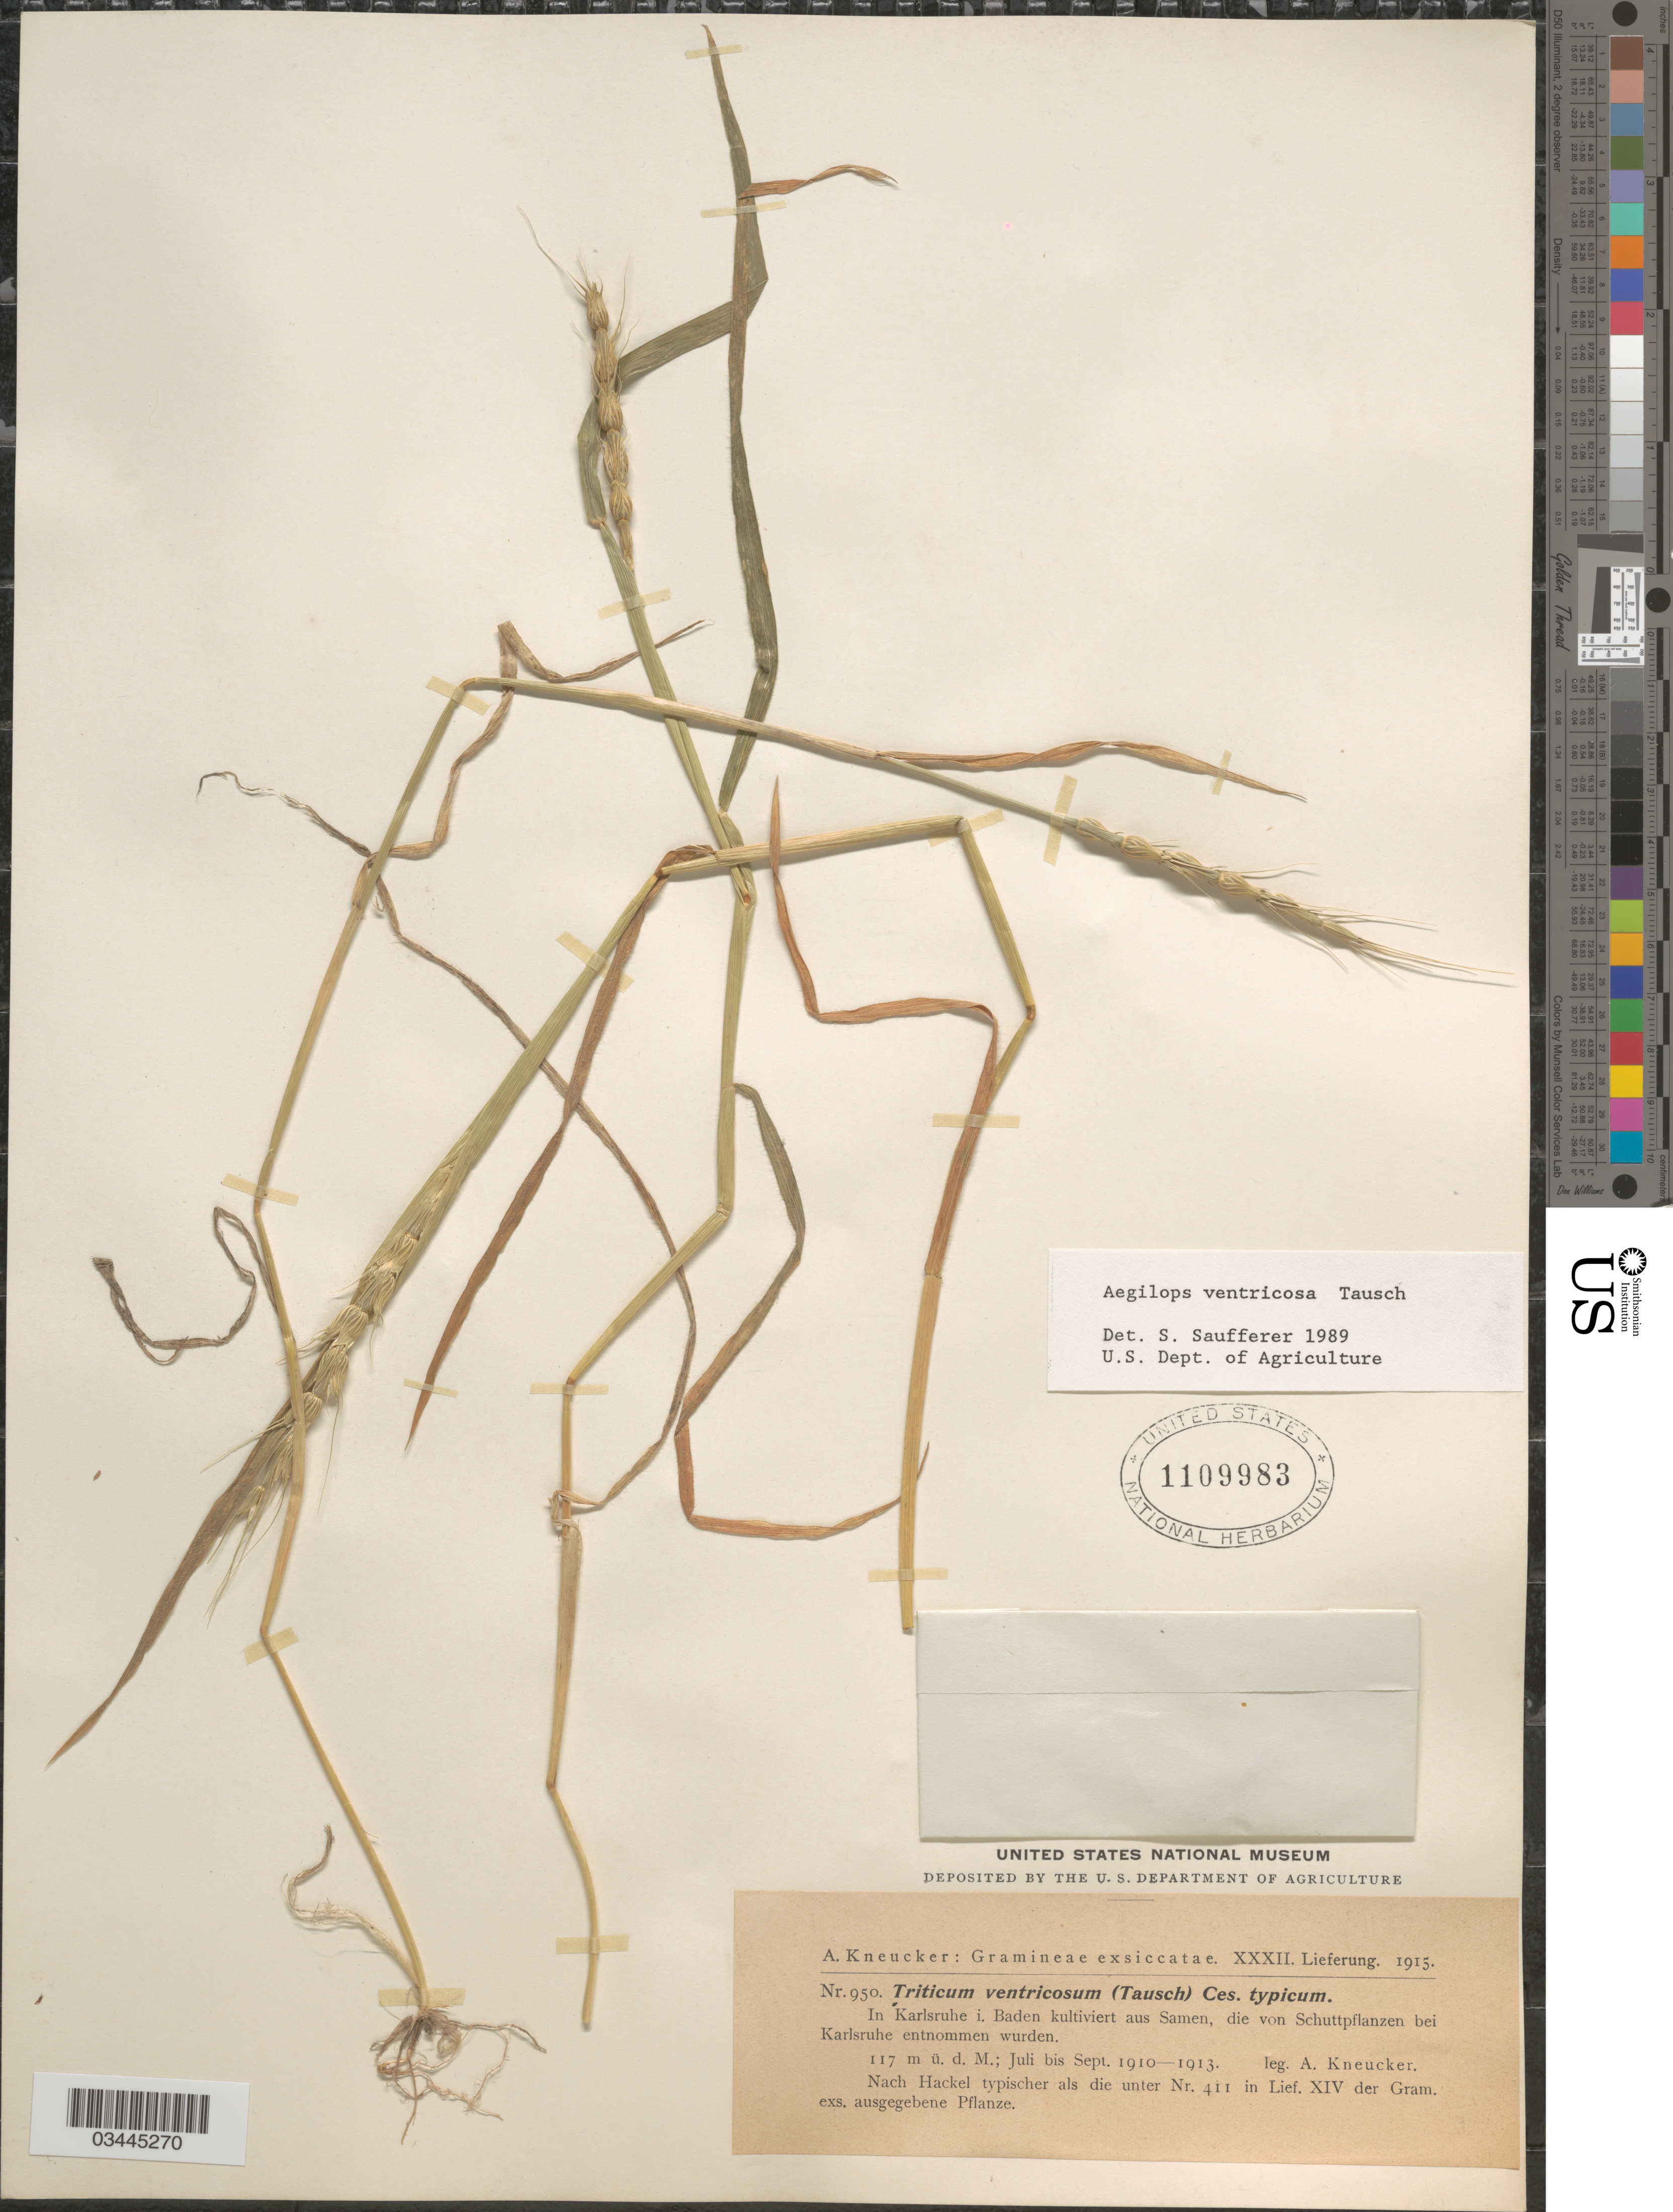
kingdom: Plantae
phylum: Tracheophyta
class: Liliopsida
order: Poales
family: Poaceae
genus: Aegilops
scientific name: Aegilops ventricosa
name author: Tausch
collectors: A. Kneucker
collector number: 950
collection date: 1910-07/1913-09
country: Germany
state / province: Baden-Württemberg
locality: In Karlsruhe i. Baden kultiviert aus Samen, die von Schuttpflanzen bei Karlsruhe entnommen wurden.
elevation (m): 117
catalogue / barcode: US 1109983